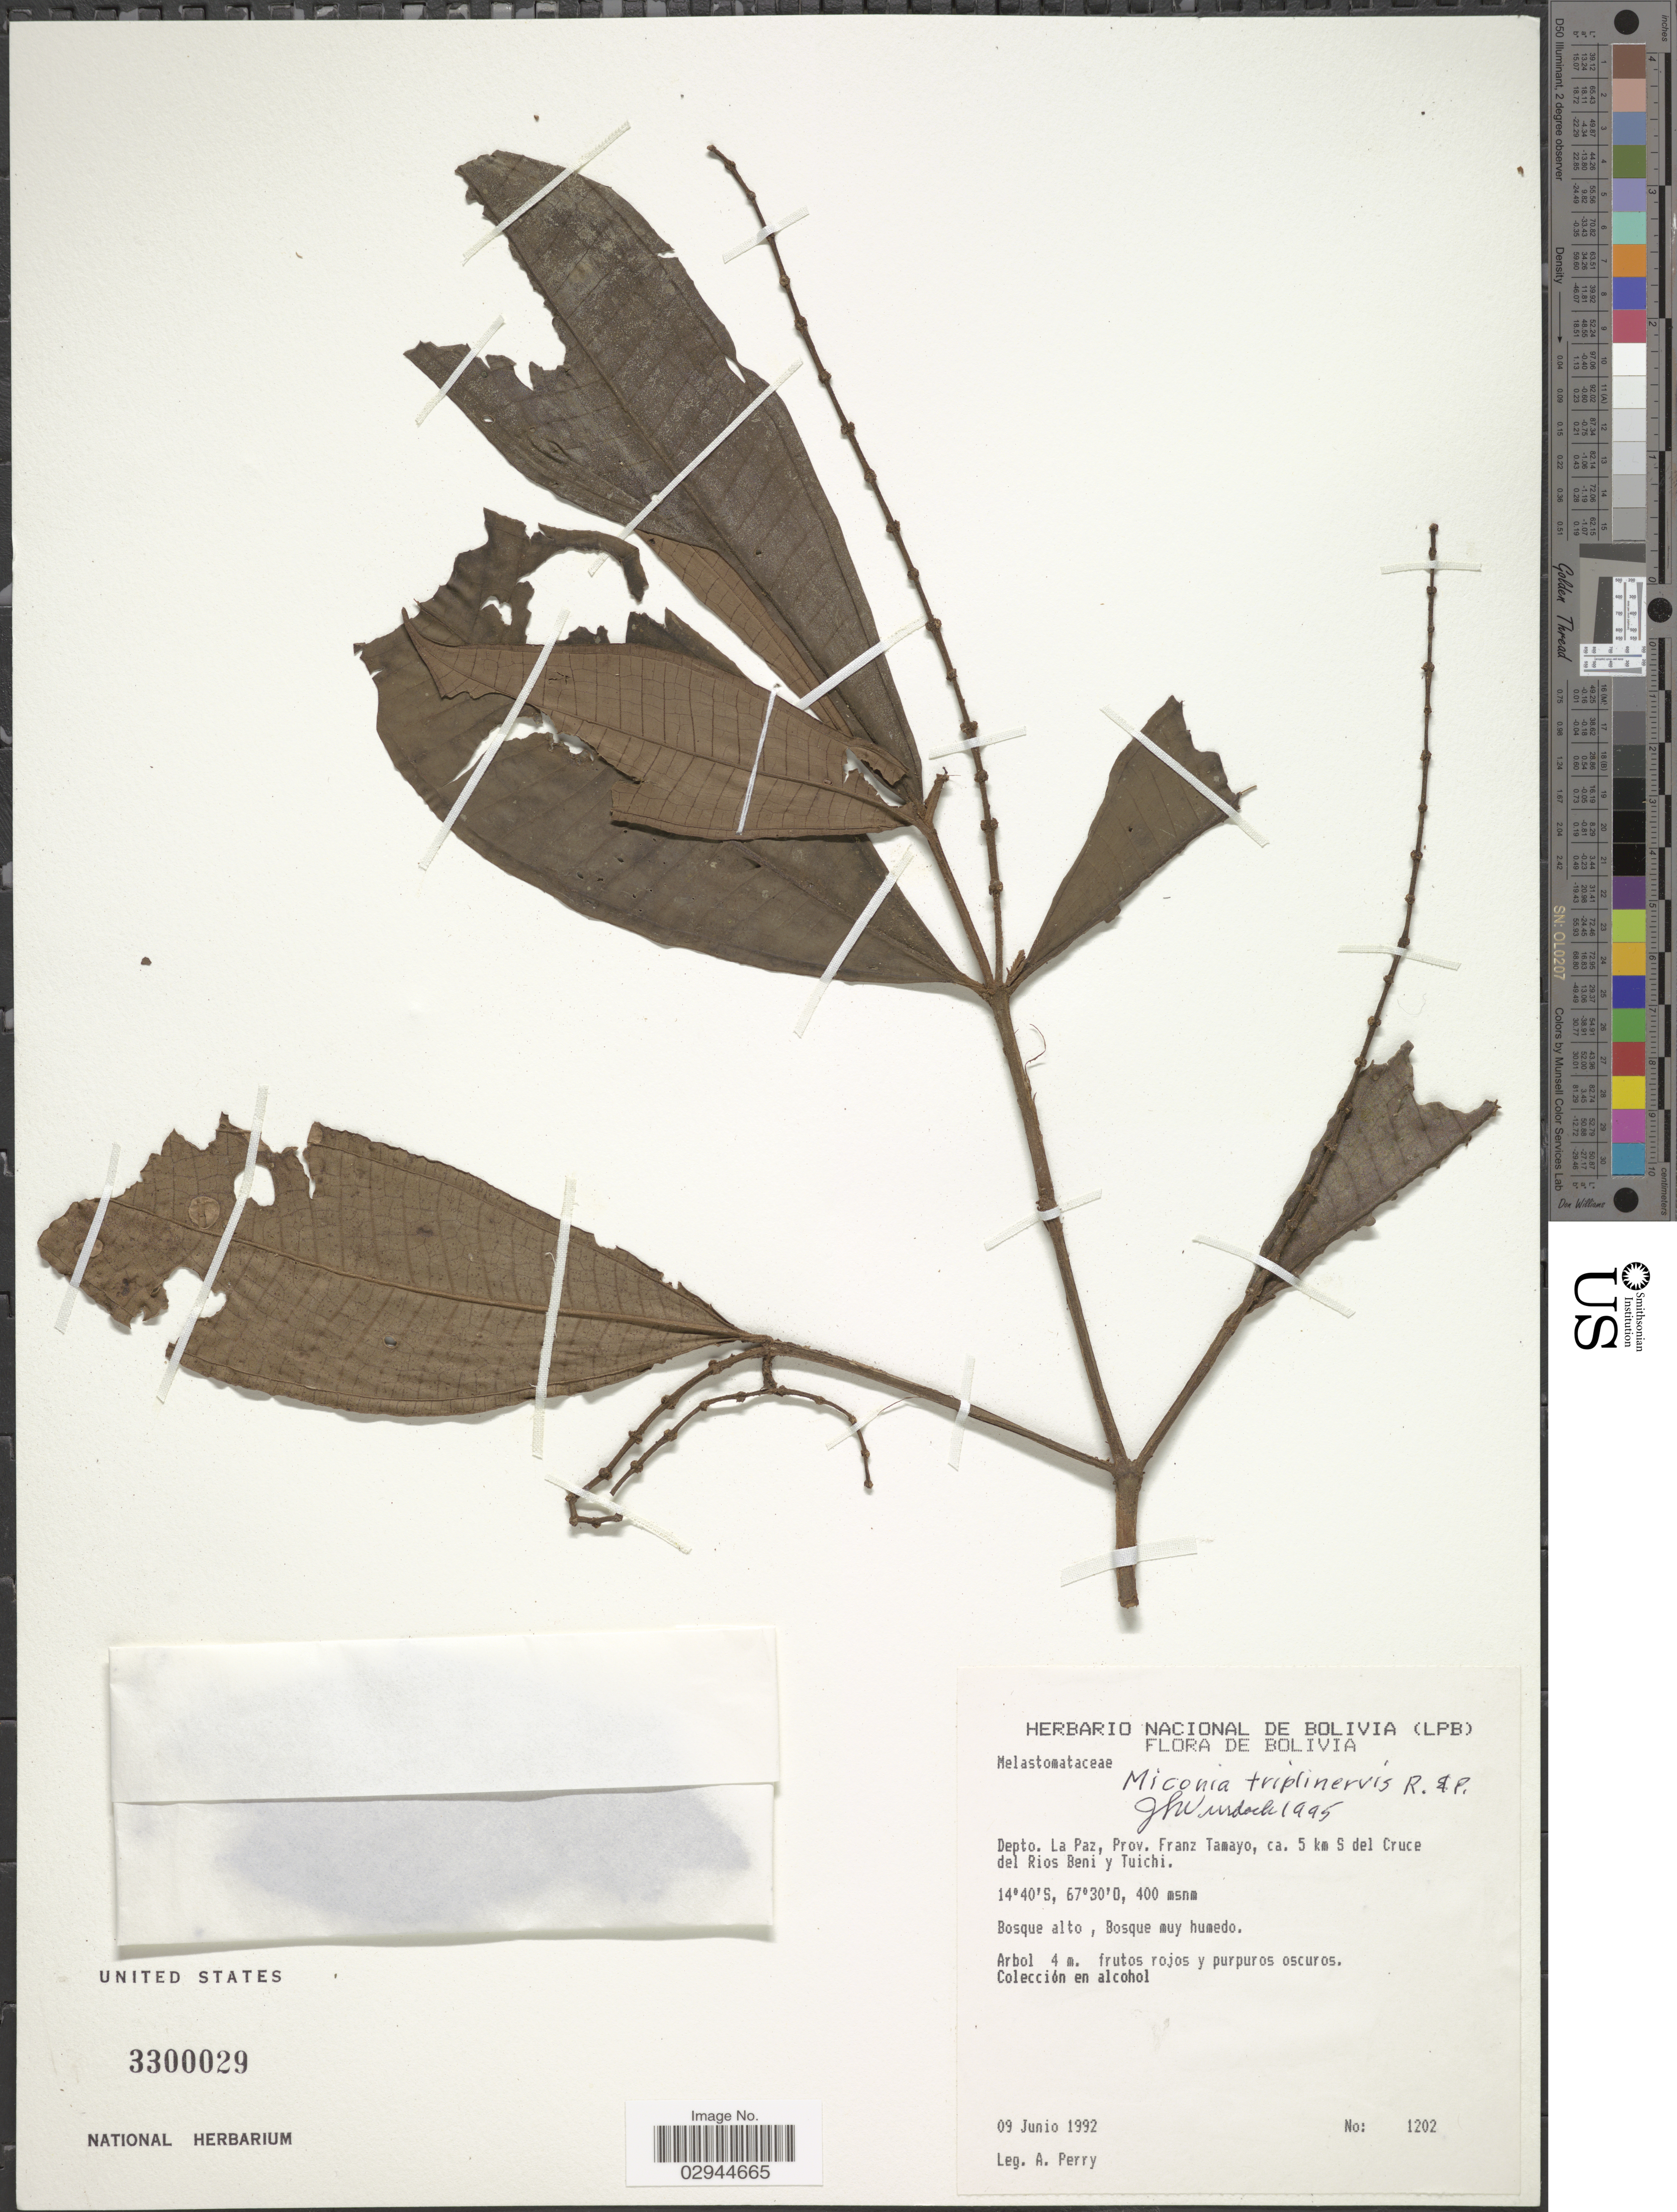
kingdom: Plantae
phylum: Tracheophyta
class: Magnoliopsida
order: Myrtales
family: Melastomataceae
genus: Miconia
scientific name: Miconia triplinervis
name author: Ruiz & Pav.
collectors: A. Perry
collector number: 1202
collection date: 1992-06-09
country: Bolivia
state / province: La Paz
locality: Depto. La Paz, Prov. Franz Tamayo, ca. 5 km S del Cruce del Rios Beni y Tuichi.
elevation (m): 400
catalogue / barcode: US 3300029